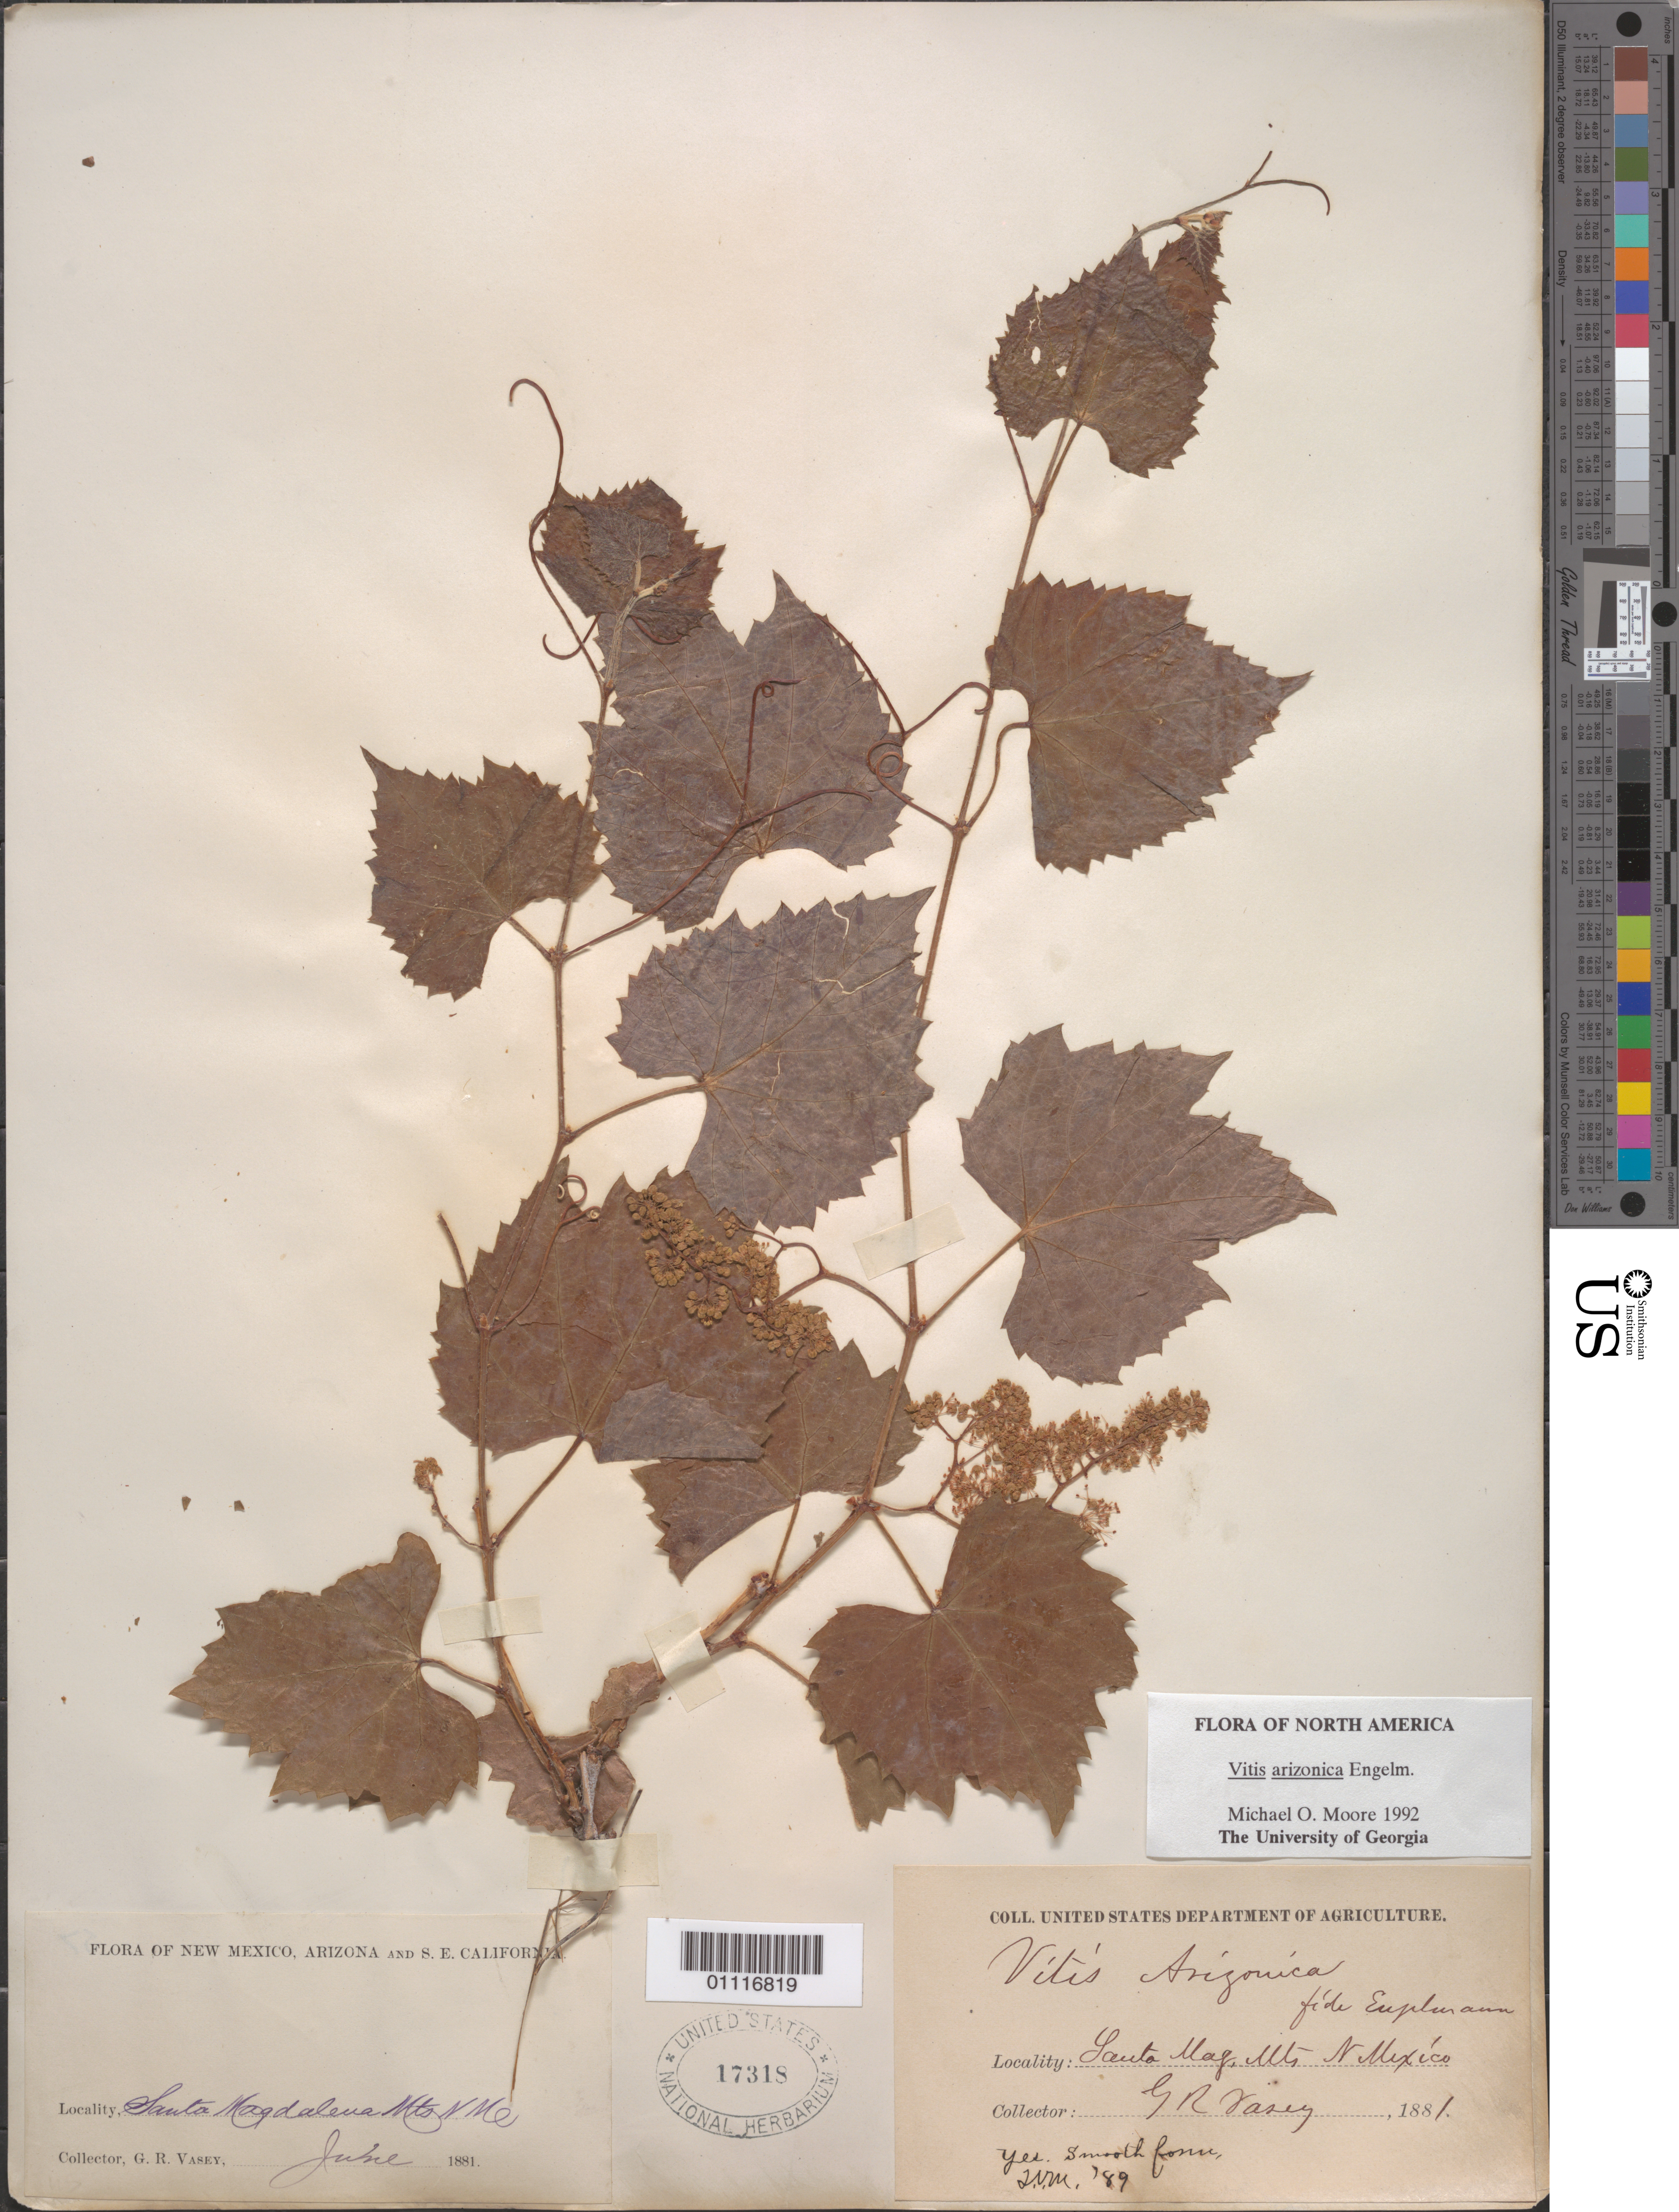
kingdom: Plantae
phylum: Tracheophyta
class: Magnoliopsida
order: Vitales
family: Vitaceae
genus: Vitis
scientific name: Vitis arizonica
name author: Engelm.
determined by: Moore, M. O.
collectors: G. R. Vasey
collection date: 1881-06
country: United States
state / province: New Mexico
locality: Santa Mag. Mts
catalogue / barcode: US 17318